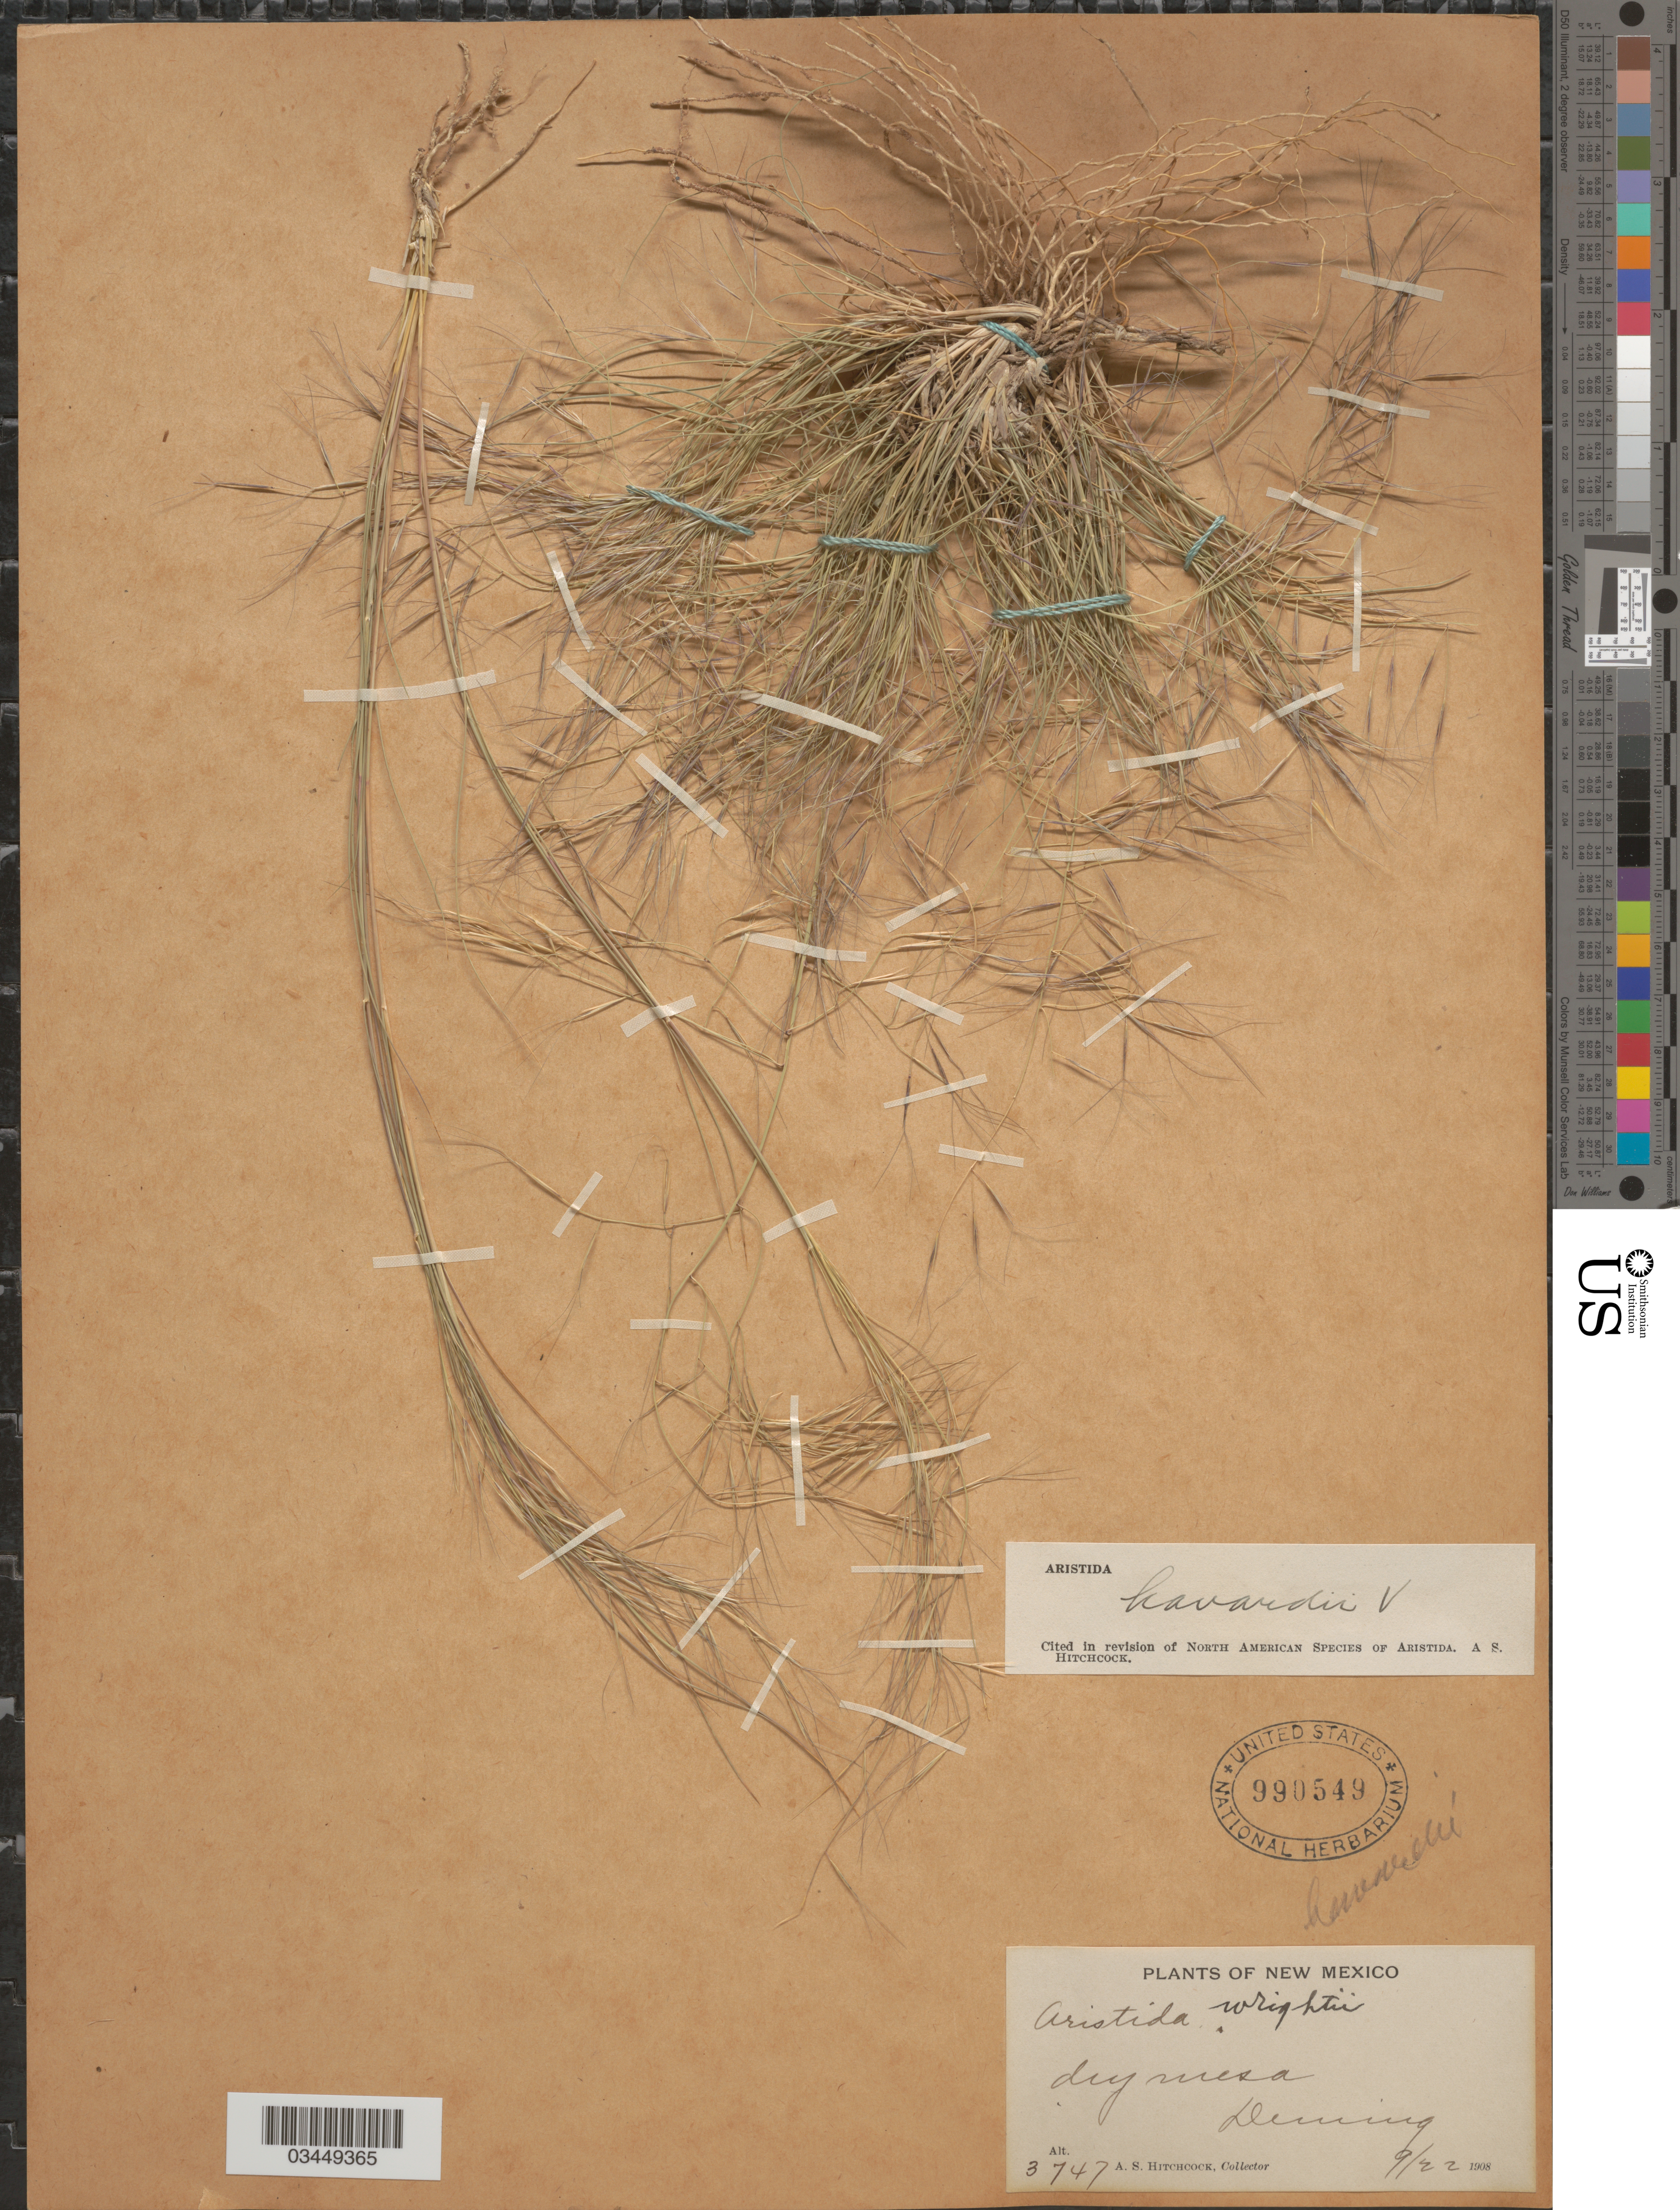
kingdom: Plantae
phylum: Tracheophyta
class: Liliopsida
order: Poales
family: Poaceae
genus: Aristida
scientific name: Aristida havardii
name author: Vasey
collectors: A. S. Hitchcock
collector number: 3747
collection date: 1908-09-22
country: United States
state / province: New Mexico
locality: Dry mesa. Deming.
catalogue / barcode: US 990549